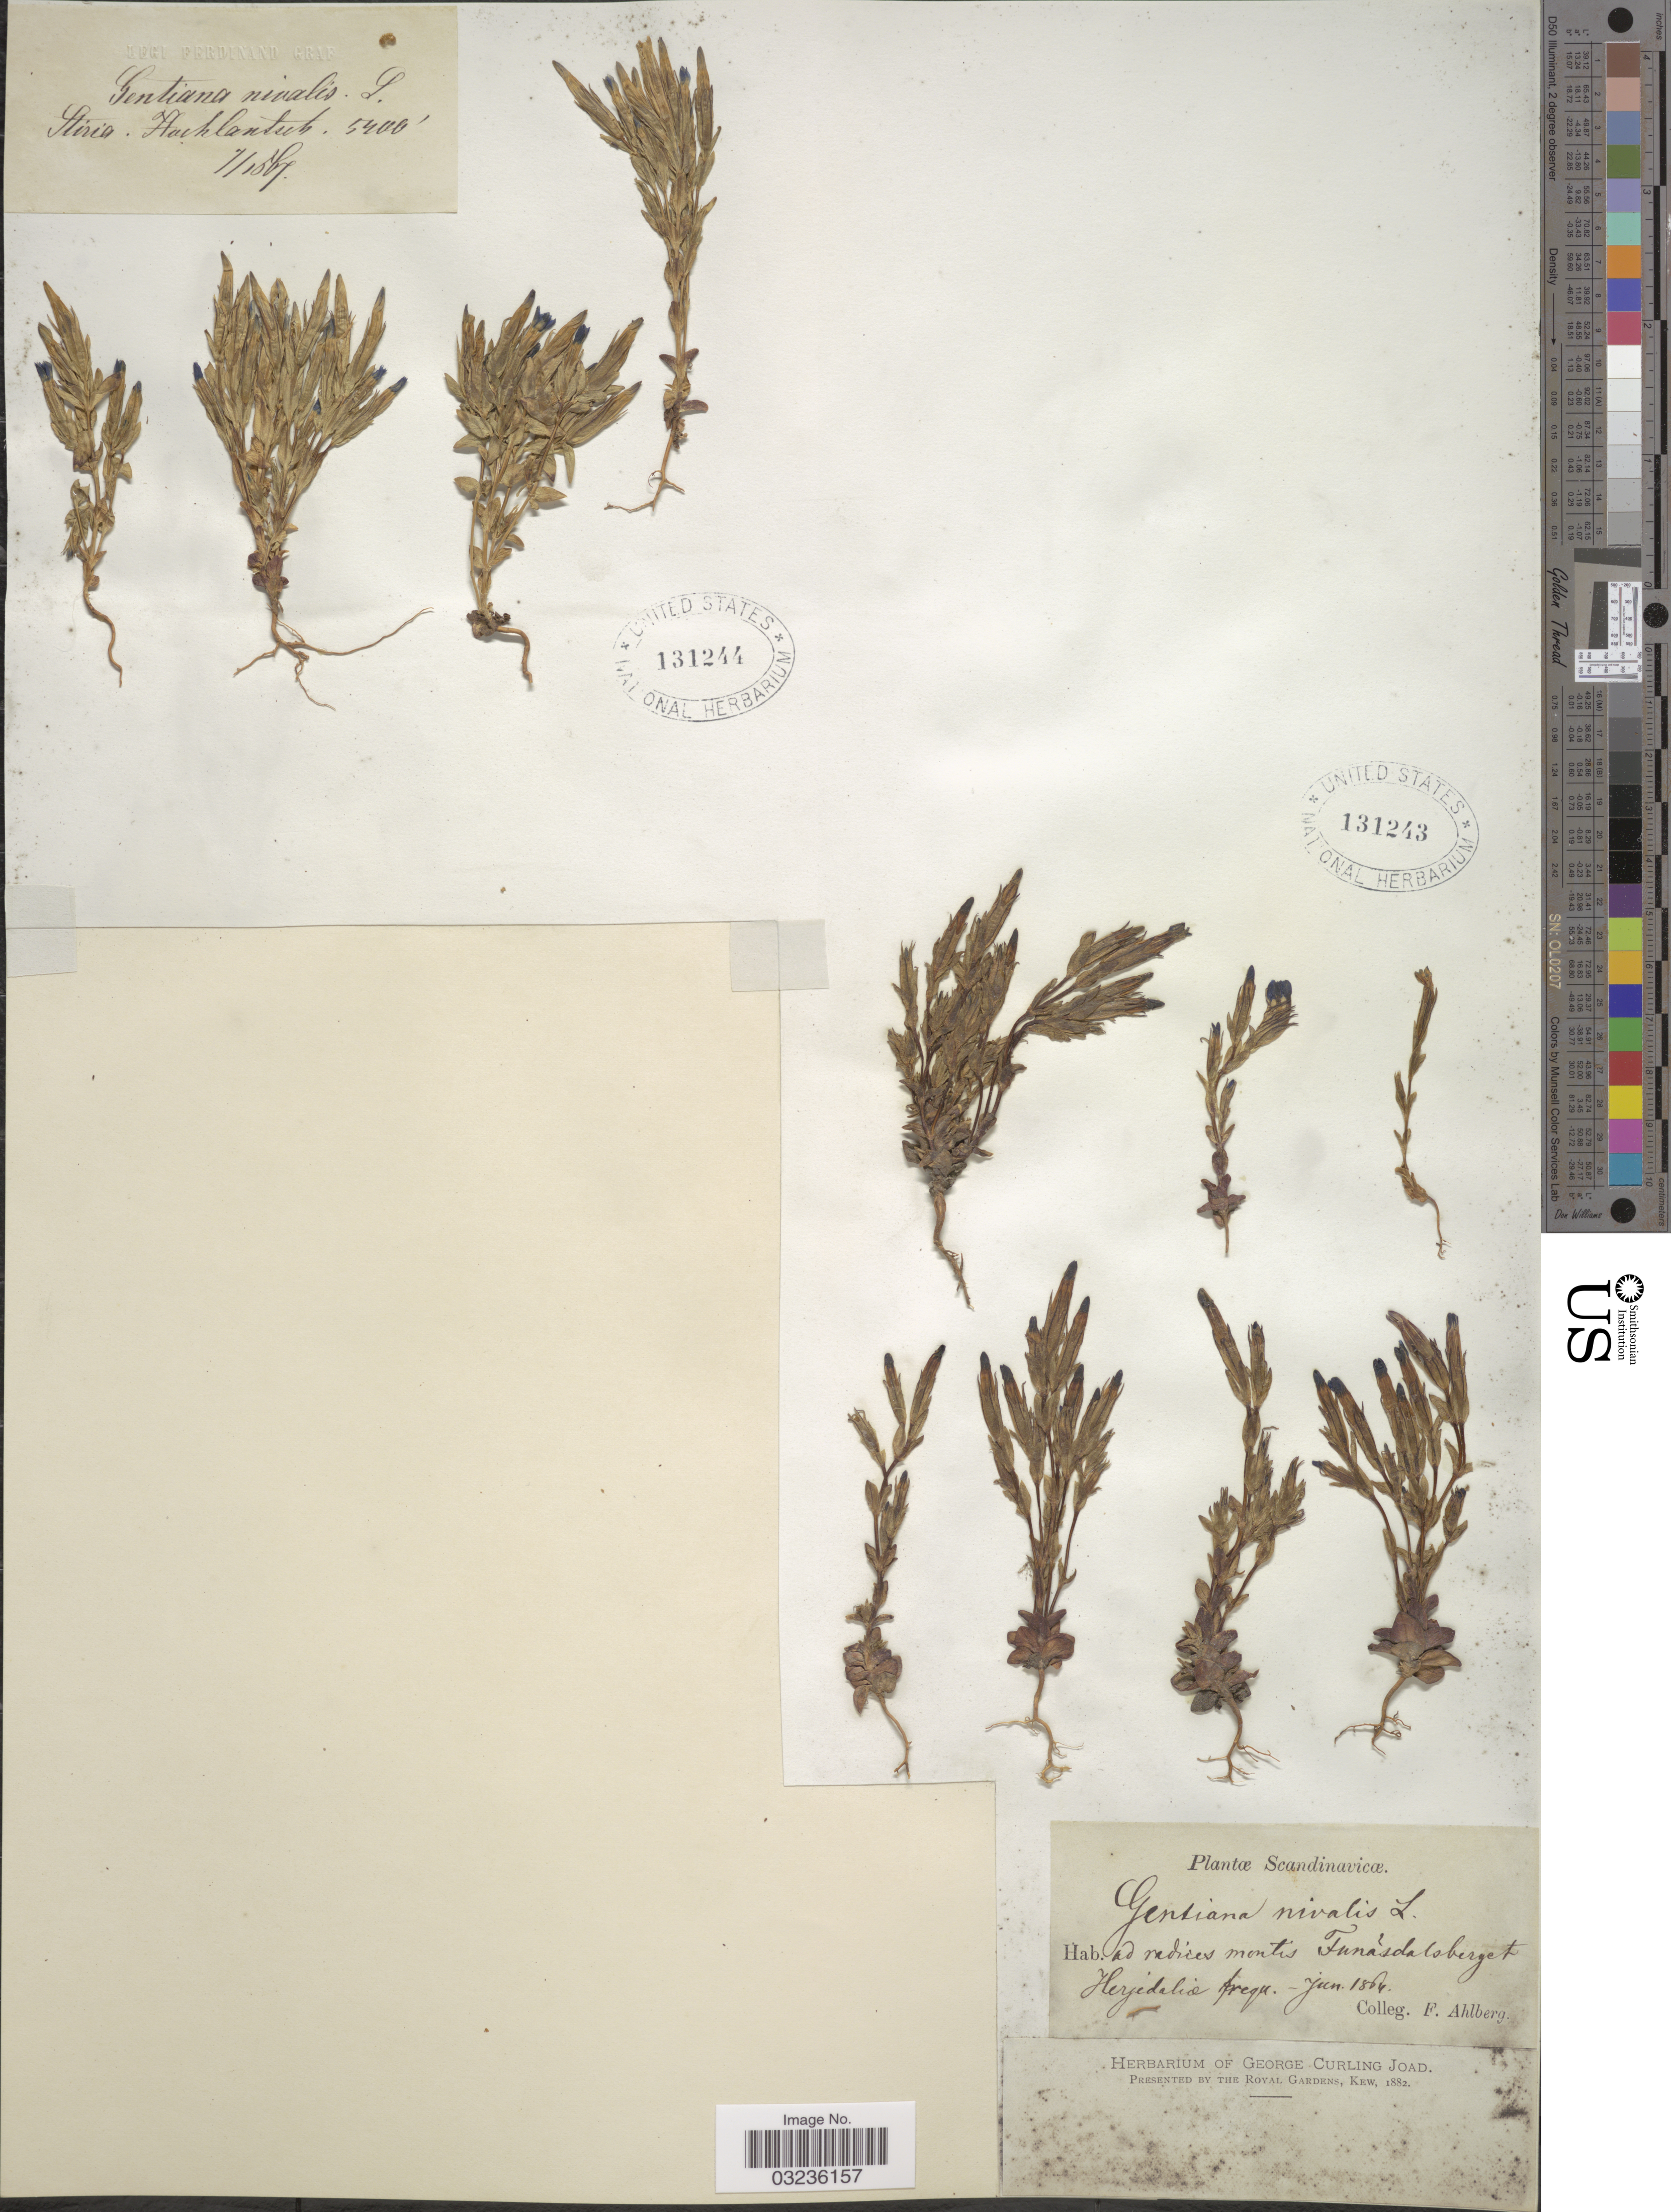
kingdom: Plantae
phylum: Tracheophyta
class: Magnoliopsida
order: Gentianales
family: Gentianaceae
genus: Gentiana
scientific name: Gentiana nivalis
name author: L.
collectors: F. Graf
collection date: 1867-07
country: Austria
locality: Stiria, Hachlantsuh [interpreted].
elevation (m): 1646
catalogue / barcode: US 131244